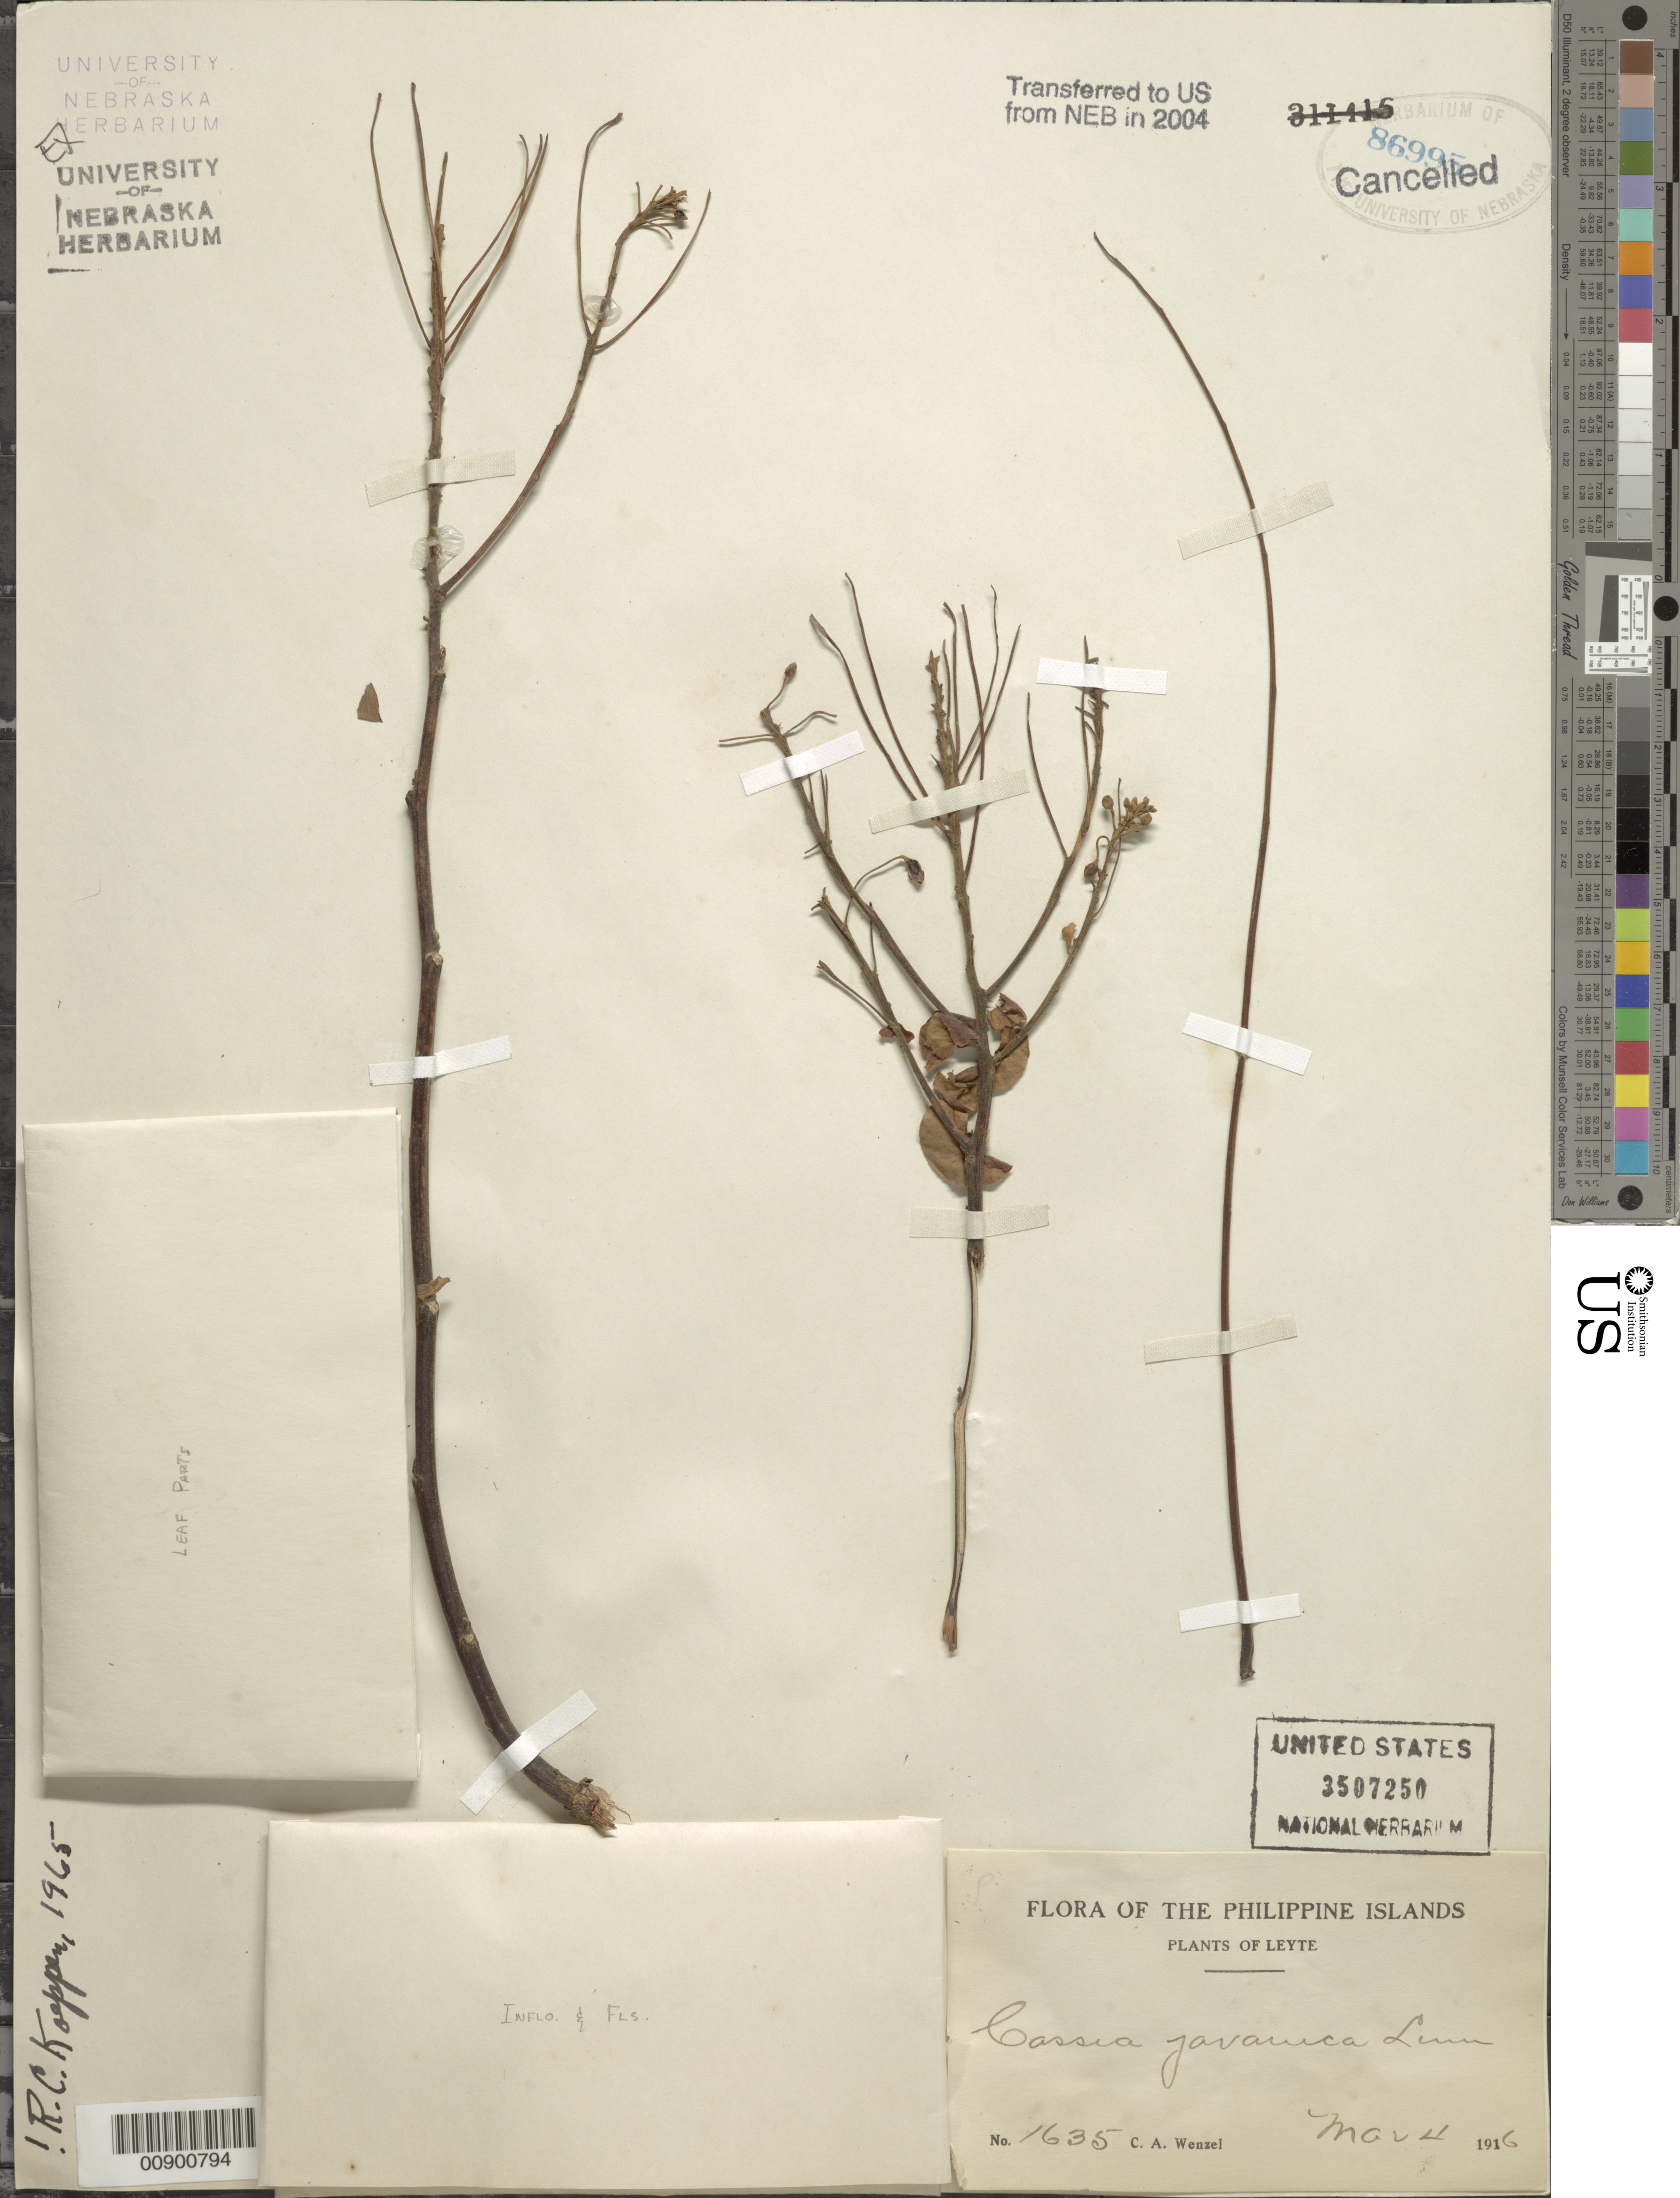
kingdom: Plantae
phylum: Tracheophyta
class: Magnoliopsida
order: Fabales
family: Fabaceae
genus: Cassia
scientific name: Cassia javanica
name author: L.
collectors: C. Wenzel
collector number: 1635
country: Philippines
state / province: Eastern Visayas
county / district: Leyte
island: Leyte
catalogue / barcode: US 3507250